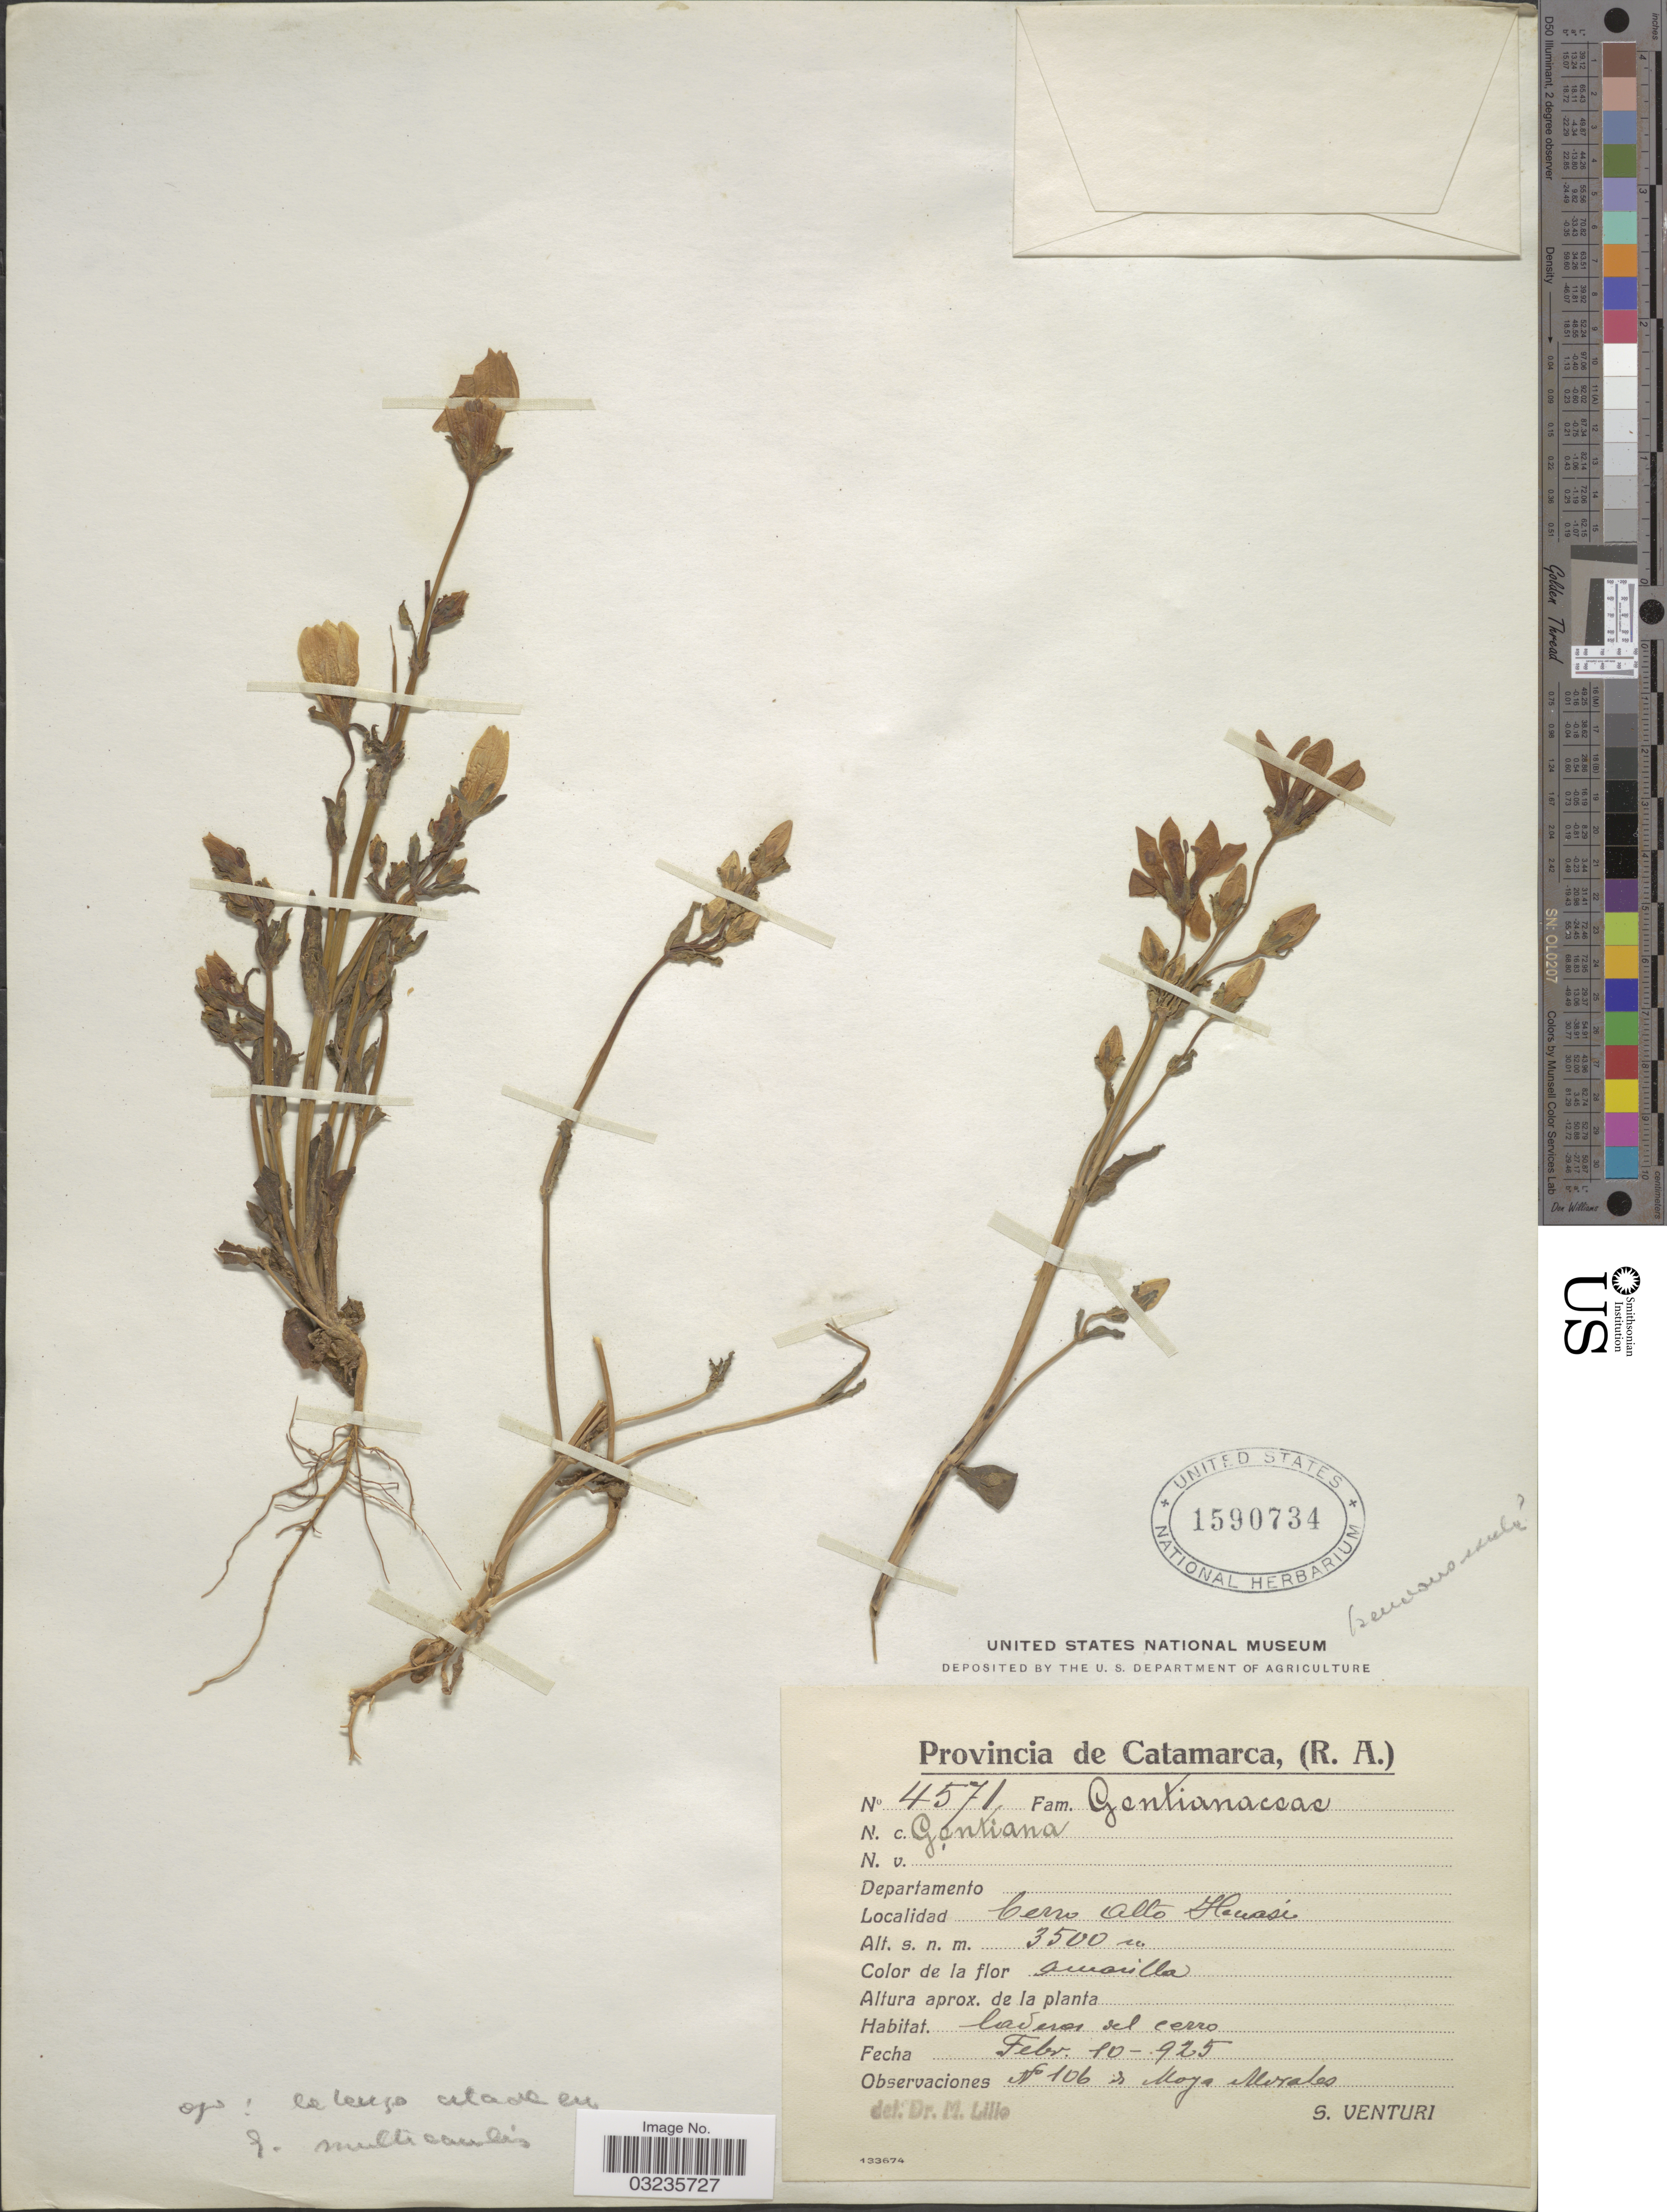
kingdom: Plantae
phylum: Tracheophyta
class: Magnoliopsida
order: Gentianales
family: Gentianaceae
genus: Gentiana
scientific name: Gentiana sp.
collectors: S. Venturi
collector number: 4571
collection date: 1925-02-10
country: Argentina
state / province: Catamarca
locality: Cerro Alto Huasi.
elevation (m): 3500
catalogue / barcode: US 1590734